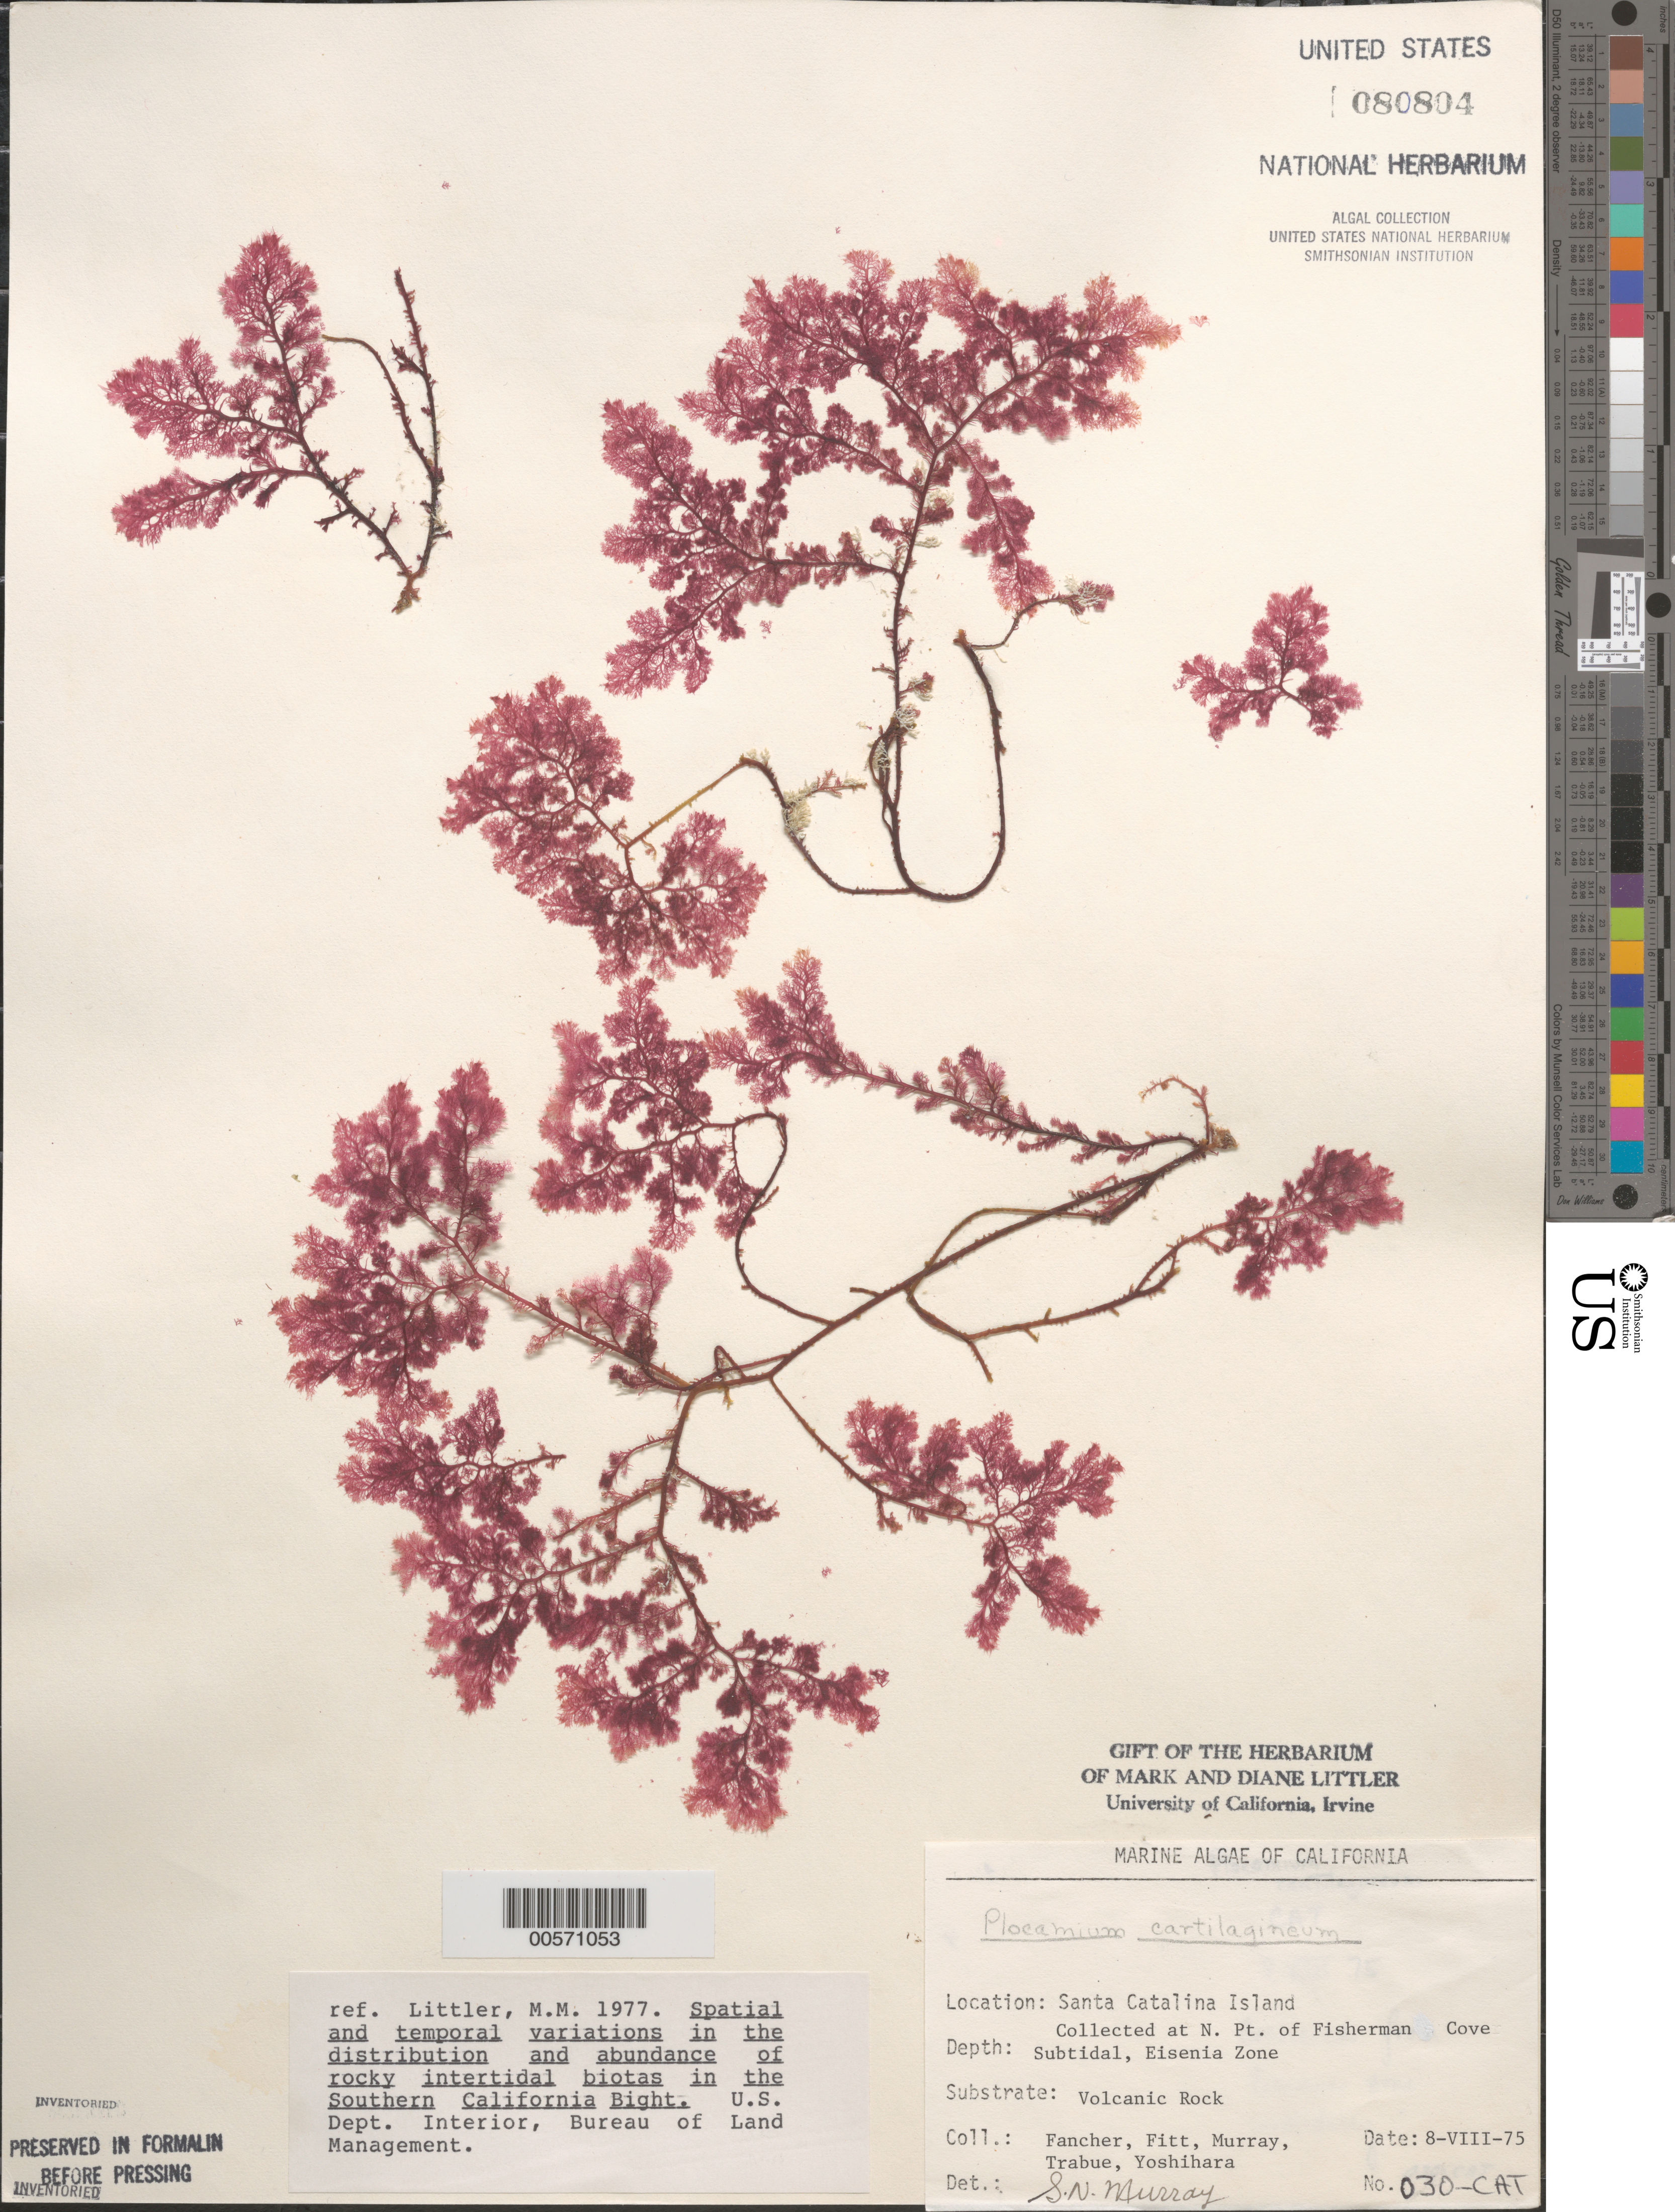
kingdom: Plantae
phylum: Rhodophyta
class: Florideophyceae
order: Plocamiales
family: Plocamiaceae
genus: Plocamium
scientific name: Plocamium cartilagineum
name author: (L.) P.S. Dixon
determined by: Murray, S. N.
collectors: J. Fancher, W. Fitt, S. N. Murray, P. J. Trabue & K. Yoshihara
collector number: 030-CAT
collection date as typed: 08 Aug 1975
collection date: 1975-08-08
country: United States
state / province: California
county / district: Los Angeles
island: Santa Catalina Island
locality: Fishermen Cove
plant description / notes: BLM-SOCALBIGHT Rocky Intertidal Survey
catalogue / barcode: US 80804